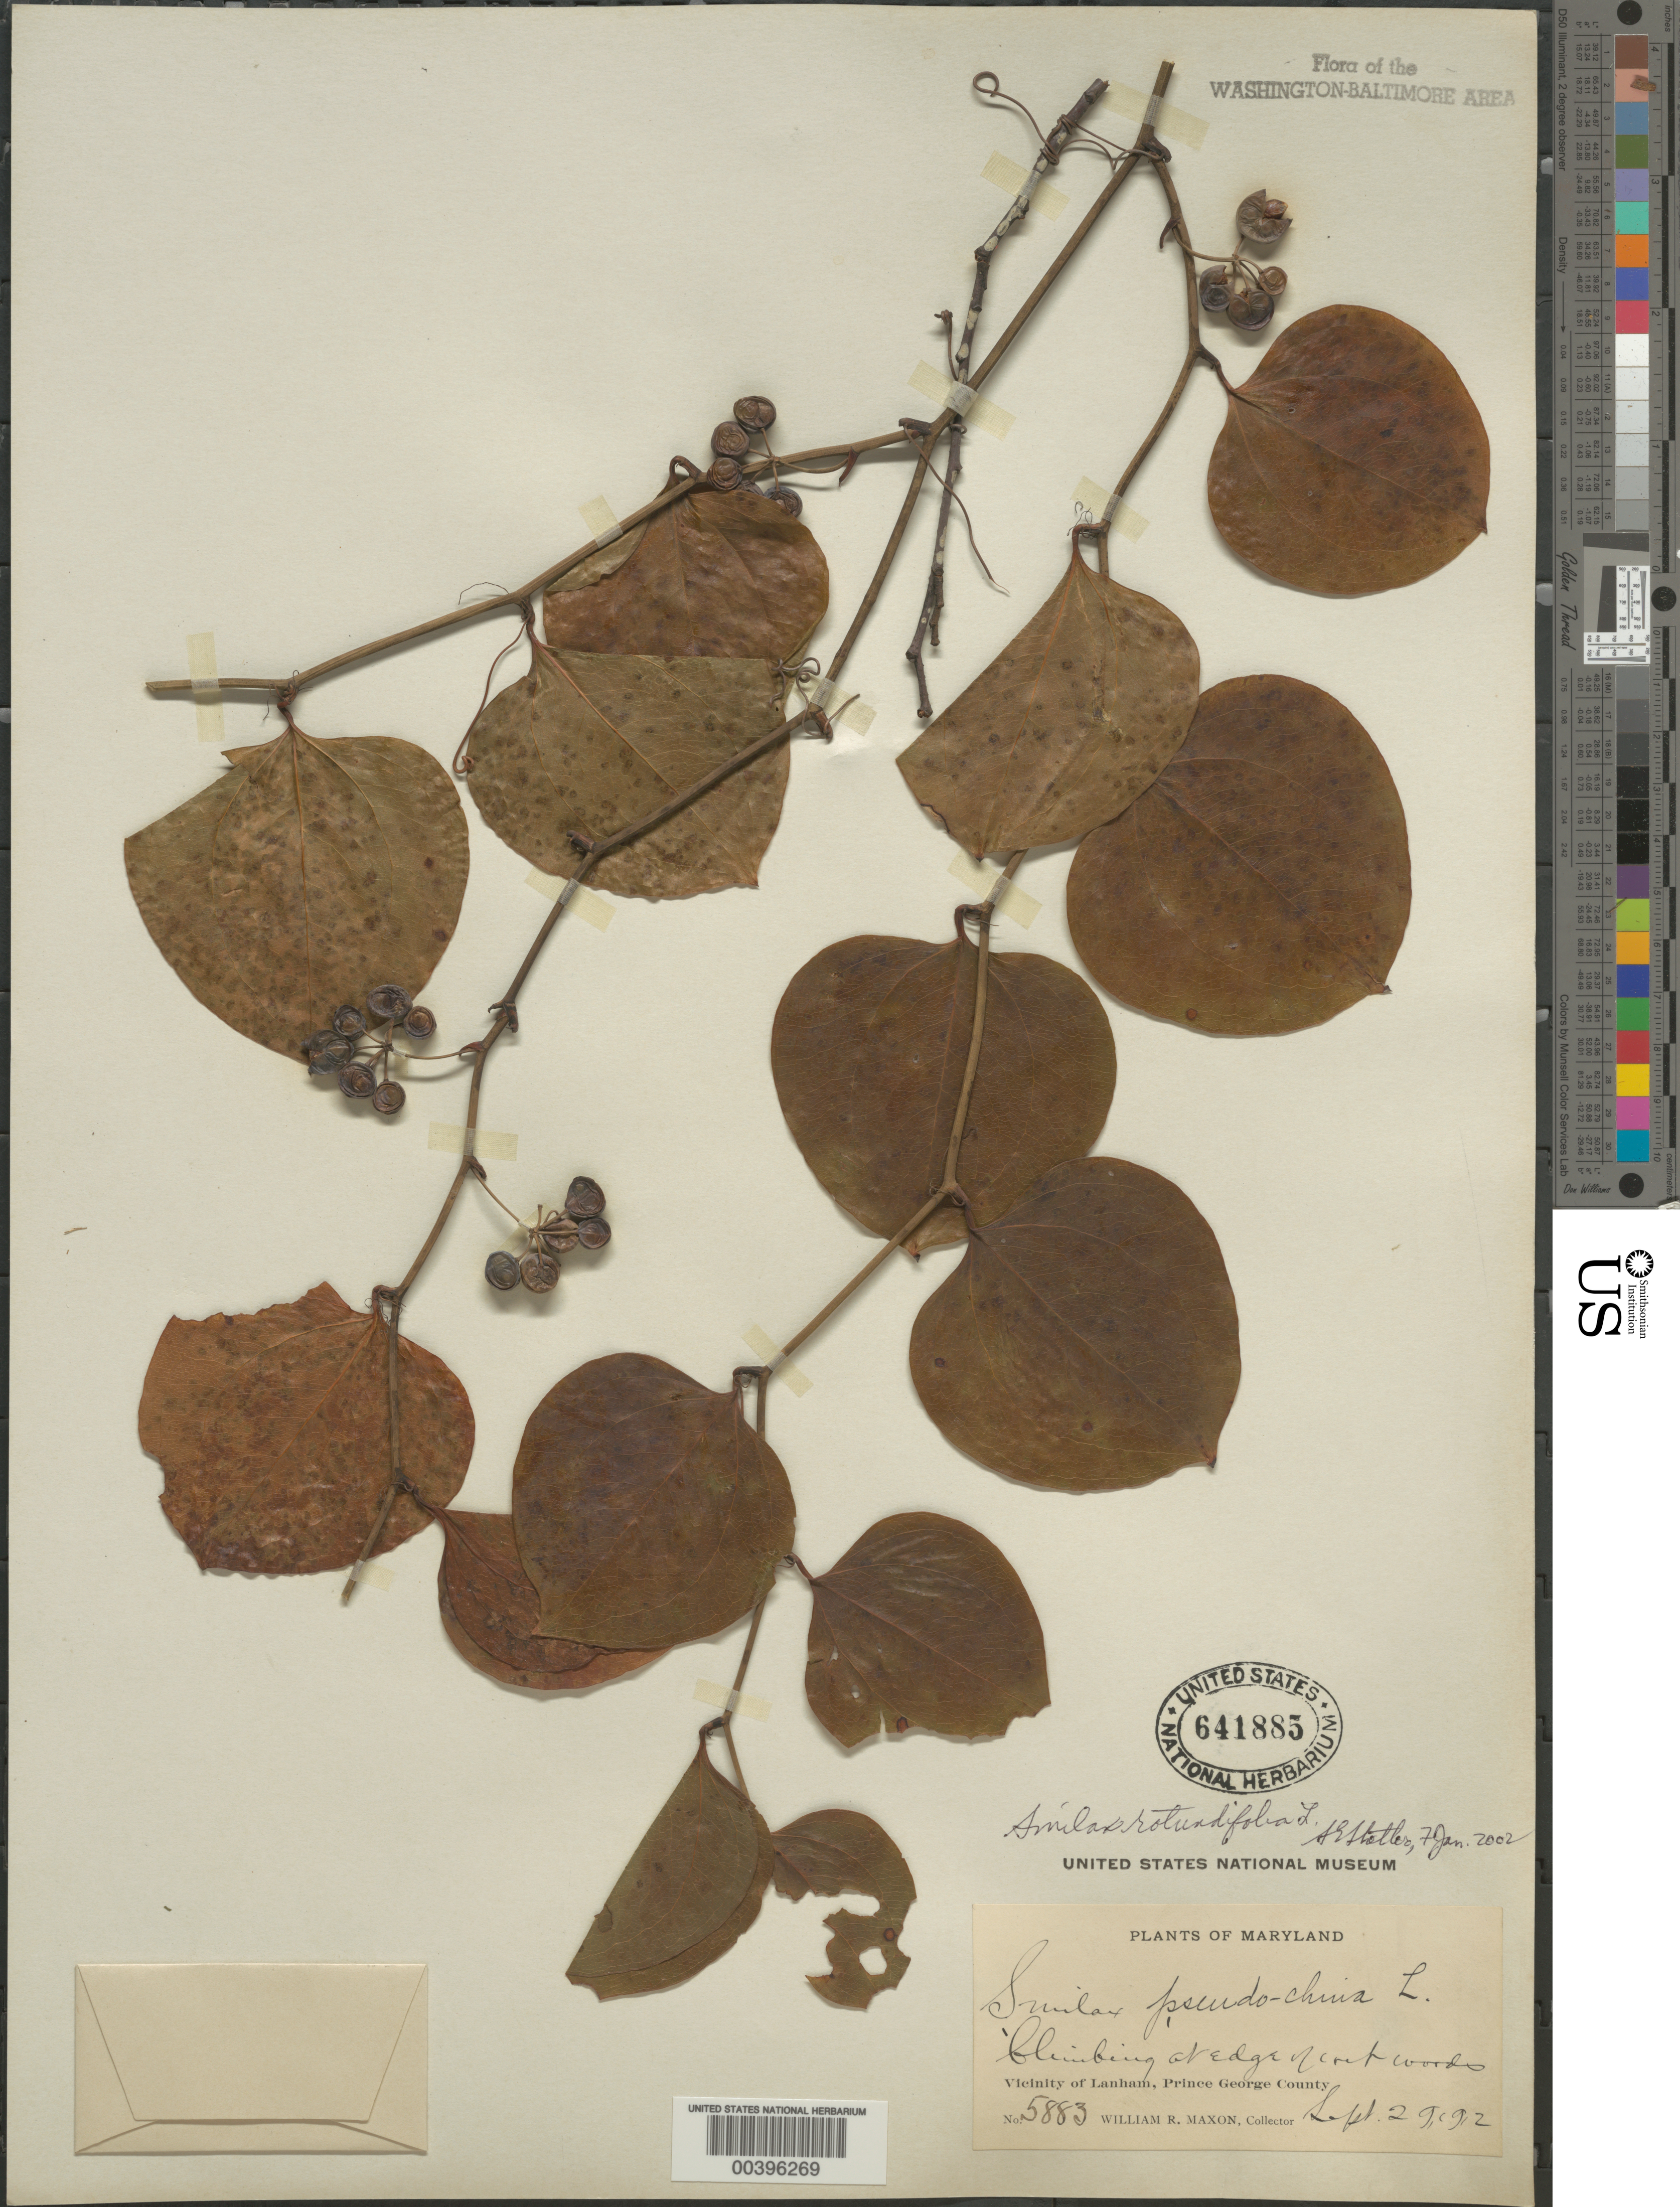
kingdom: Plantae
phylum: Tracheophyta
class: Liliopsida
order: Liliales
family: Smilacaceae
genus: Smilax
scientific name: Smilax rotundifolia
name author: L.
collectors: W. R. Maxon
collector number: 5883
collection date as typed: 29 Sep 1912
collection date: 1912-09-29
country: United States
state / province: Maryland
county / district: Prince George's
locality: Lanham vicinity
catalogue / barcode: US 641885